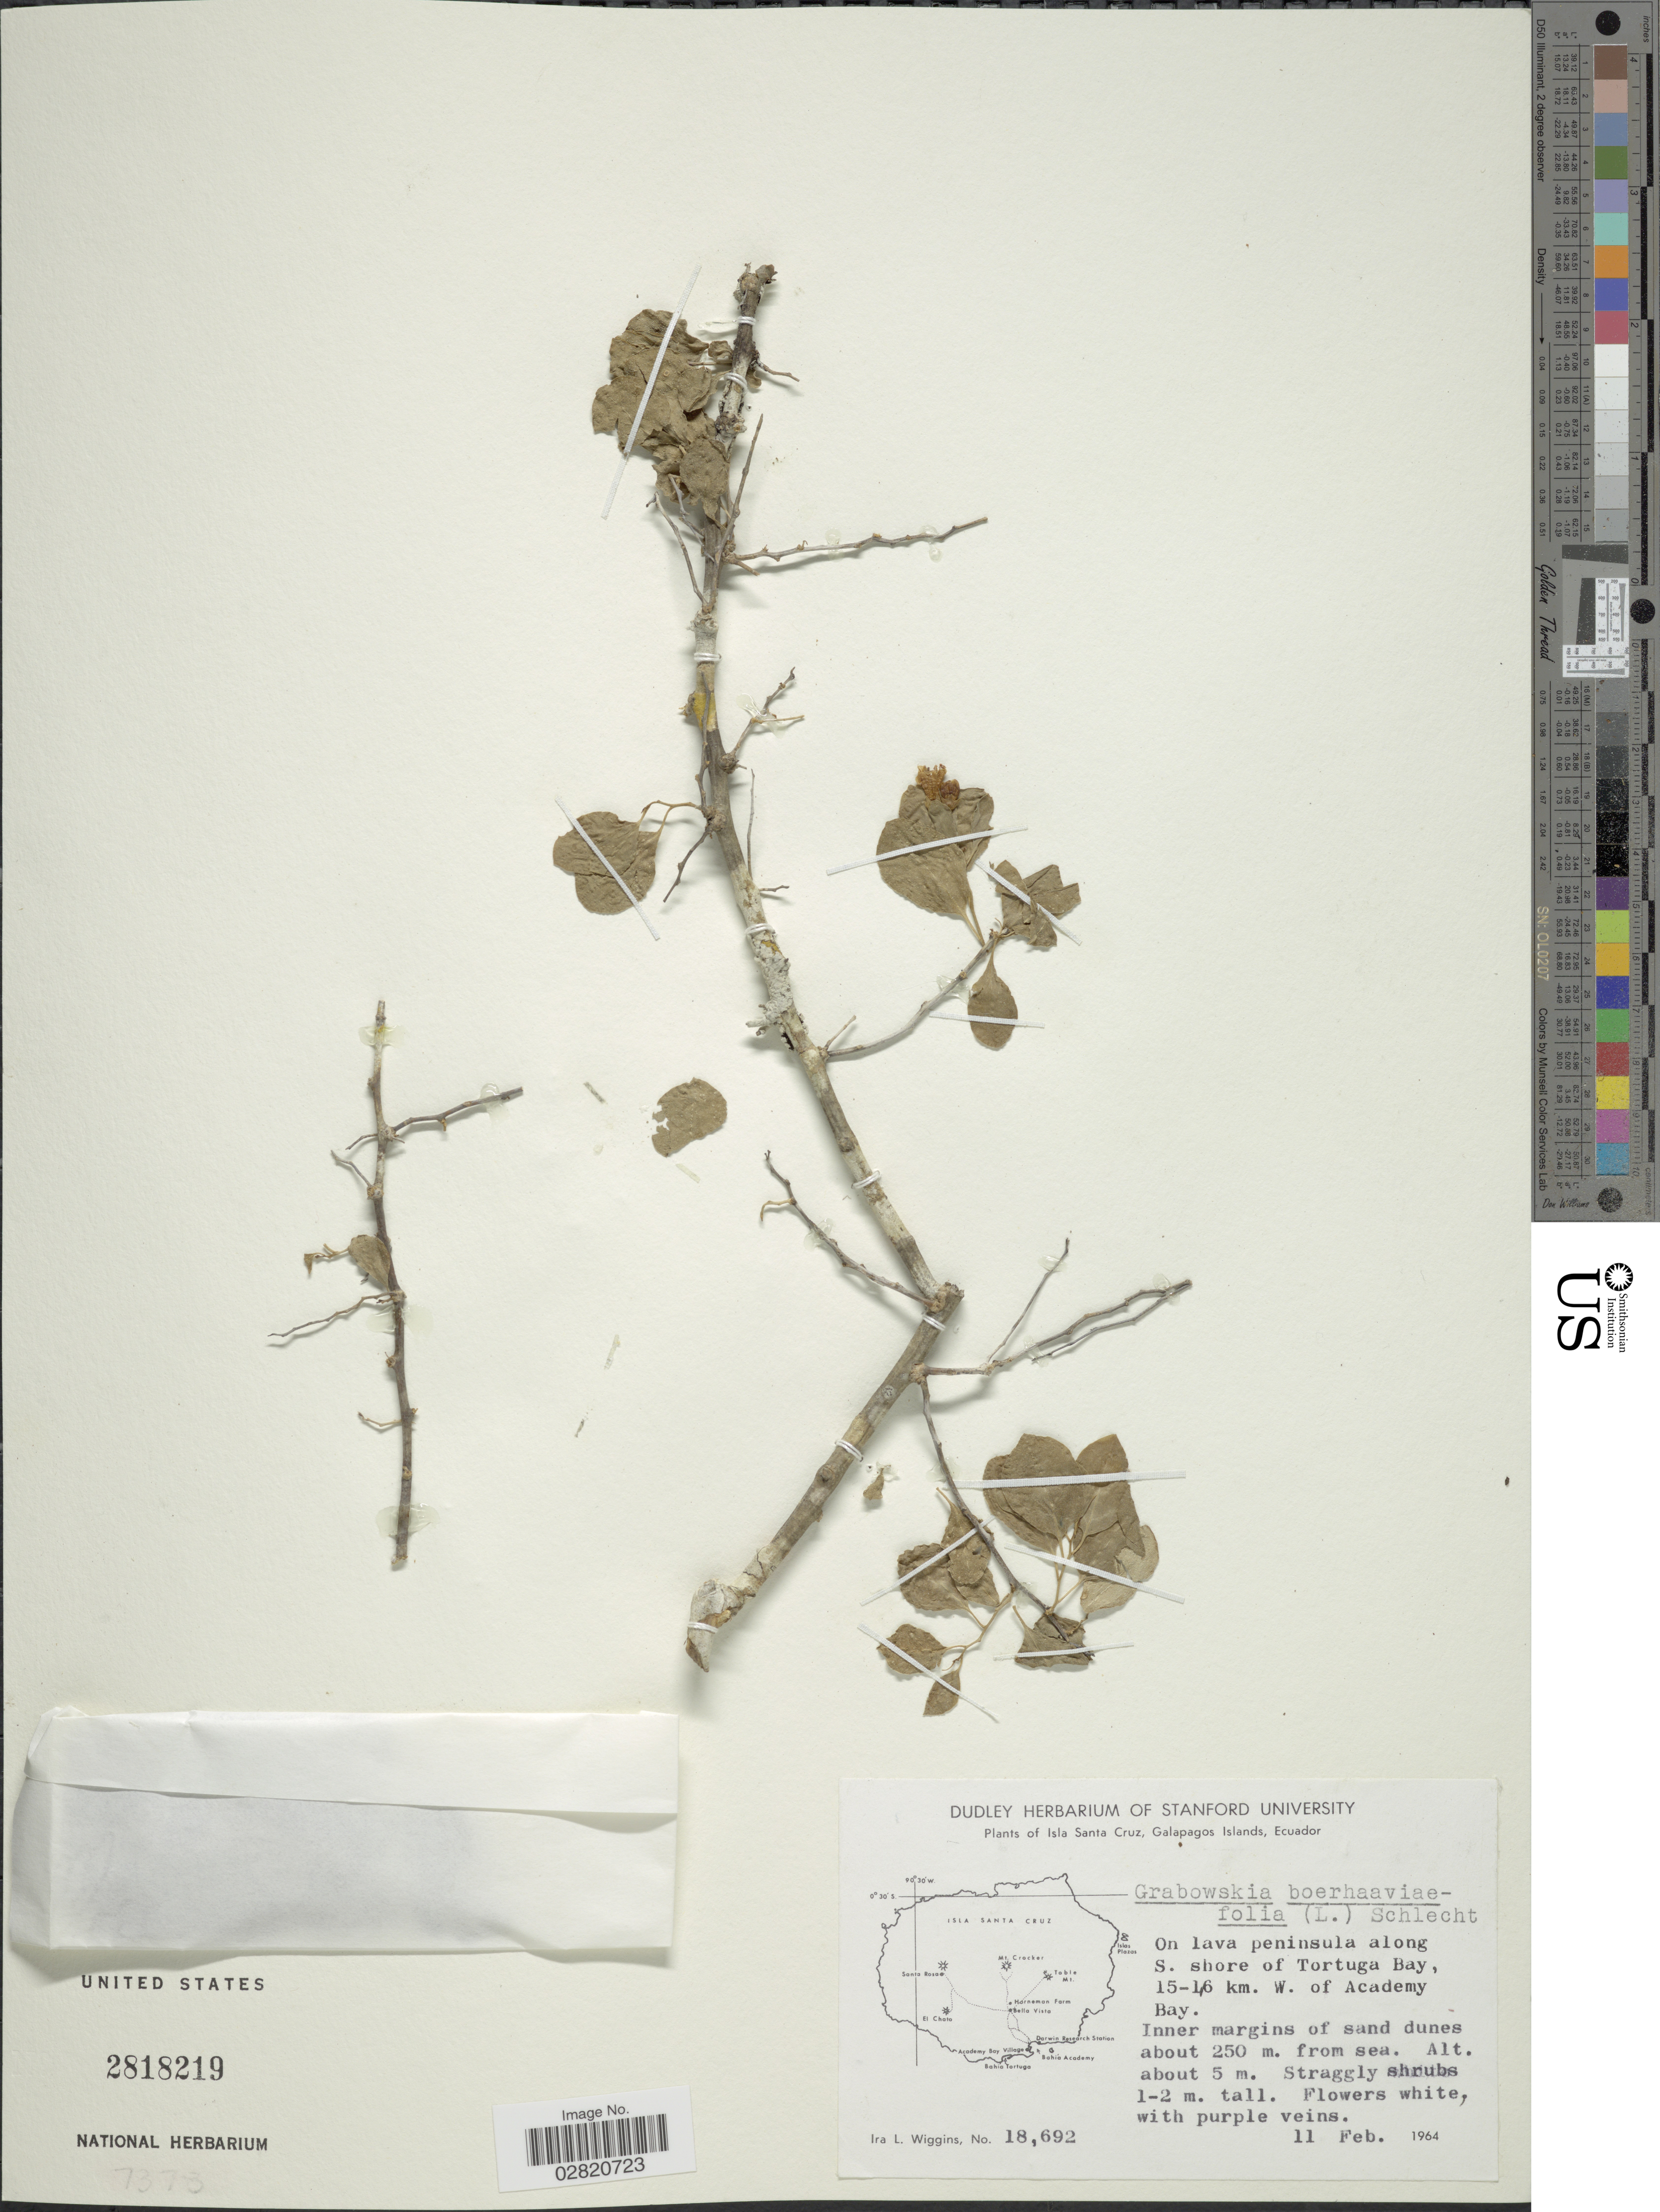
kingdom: Plantae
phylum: Tracheophyta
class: Magnoliopsida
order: Solanales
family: Solanaceae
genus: Grabowskia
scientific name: Grabowskia boerhaaviifolia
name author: Schltdl.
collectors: I. L. Wiggins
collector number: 18692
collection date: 1964-02-11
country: Ecuador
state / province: Colón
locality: Isla Santa Cruz, Galapagos Islands. On lava peninsula along S. shore of Tortuga Bay, 15-16 km. W. of Academy Bay.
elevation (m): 5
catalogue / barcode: US 2818219